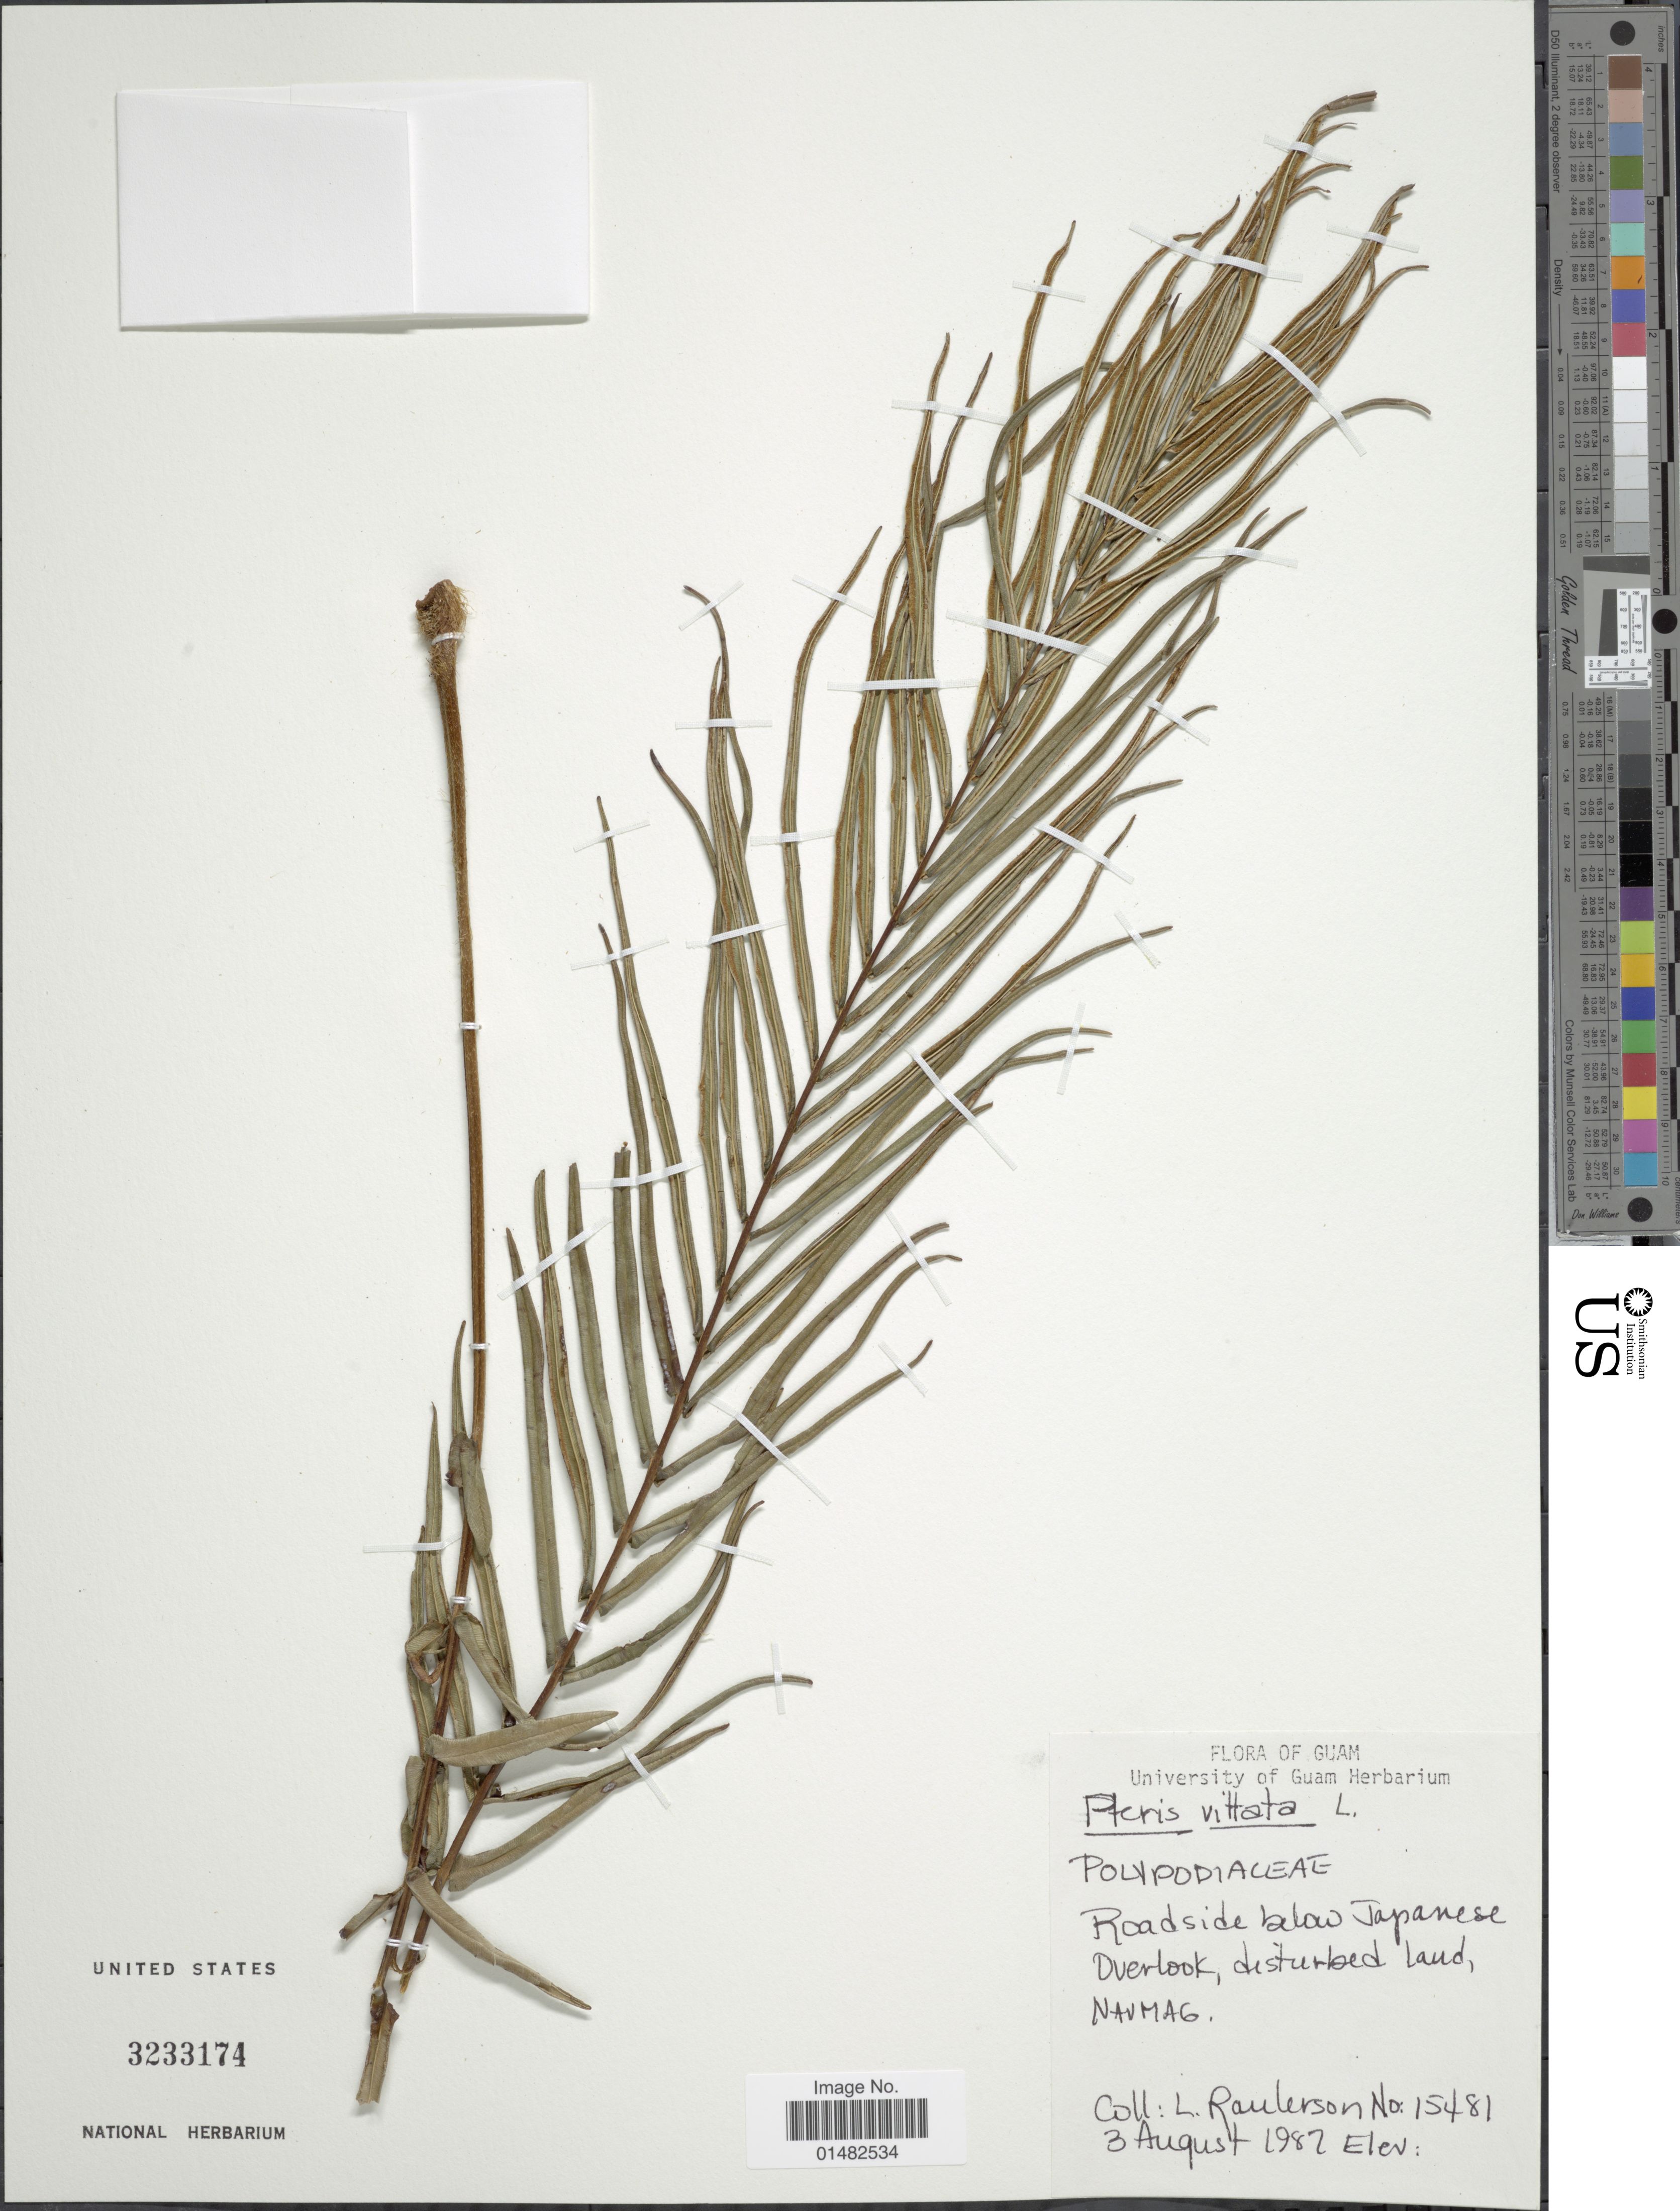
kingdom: Plantae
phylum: Tracheophyta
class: Polypodiopsida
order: Polypodiales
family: Pteridaceae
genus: Pteris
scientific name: Pteris vittata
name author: L.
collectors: L. Raulerson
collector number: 15481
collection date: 1987-08-03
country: Guam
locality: Guam, Roadside below Japanese Overlook, distrurbed laud, NAVMAG [interpreted]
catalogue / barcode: US 3233174